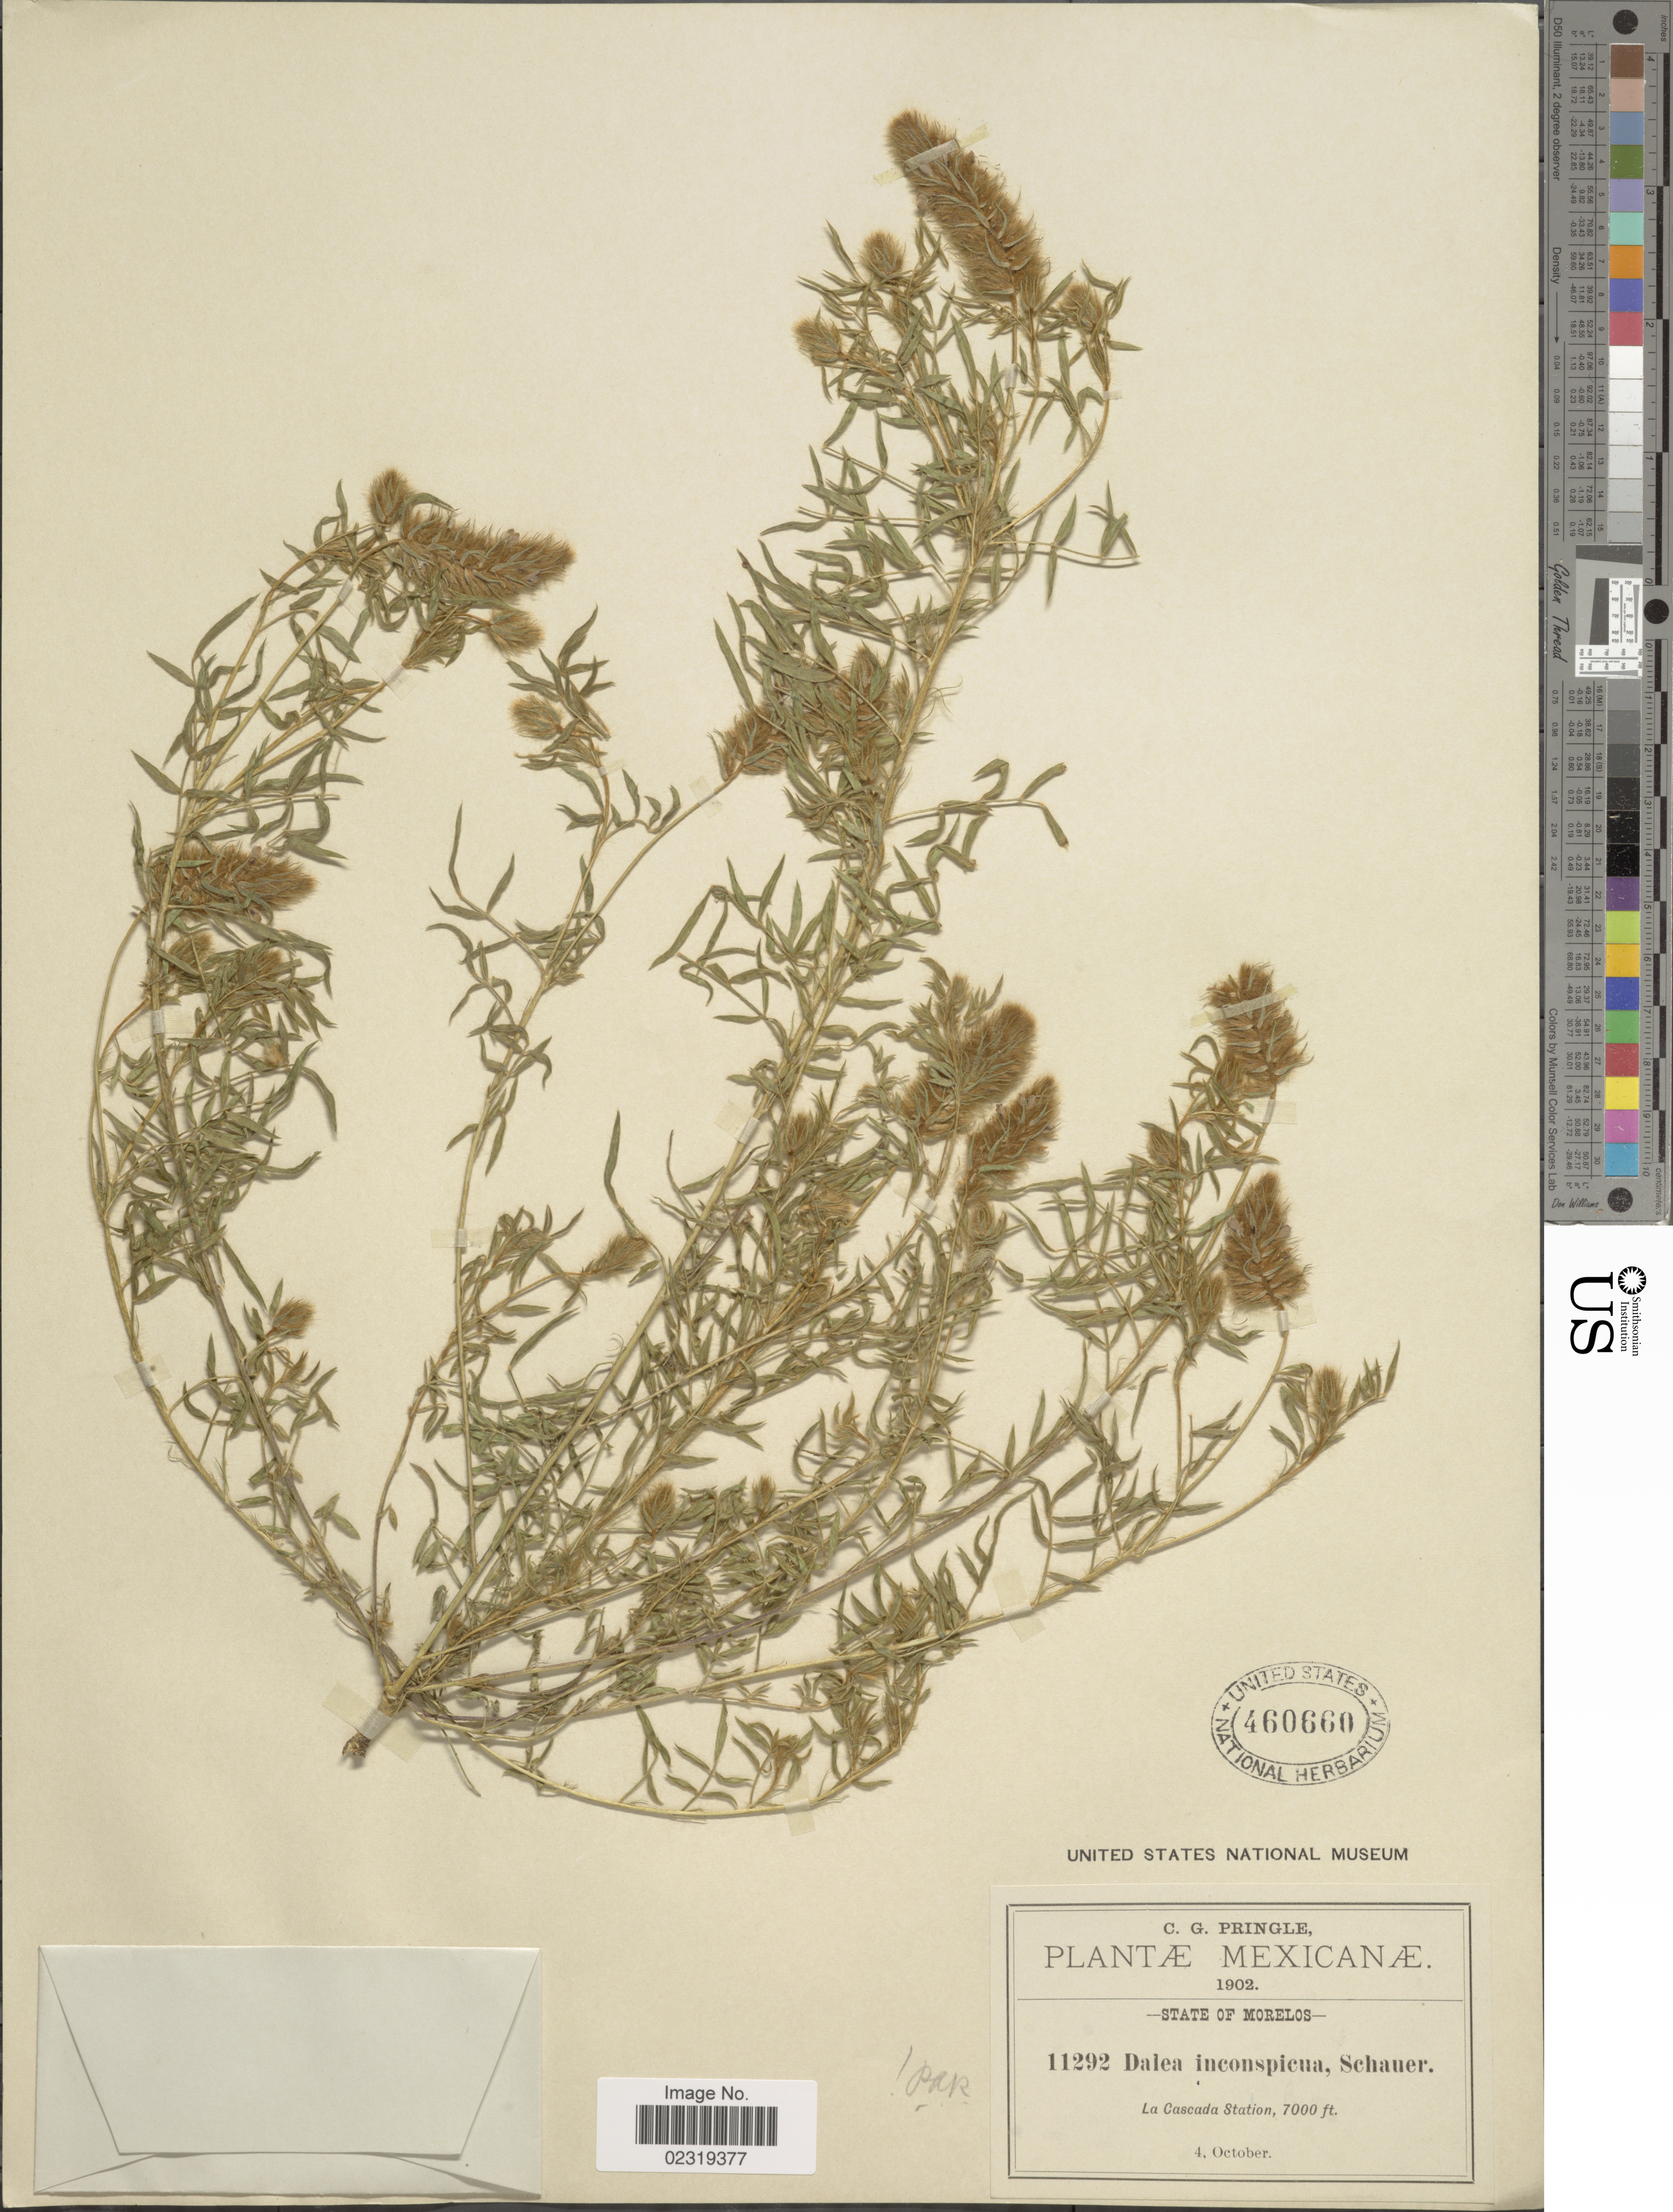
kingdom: Plantae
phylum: Tracheophyta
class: Magnoliopsida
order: Fabales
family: Fabaceae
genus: Dalea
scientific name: Dalea humilis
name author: G. Don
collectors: C. G. Pringle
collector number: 11292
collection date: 1902-10-04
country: Mexico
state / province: Morelos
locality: La Cascada Station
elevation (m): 2134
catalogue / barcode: US 460660